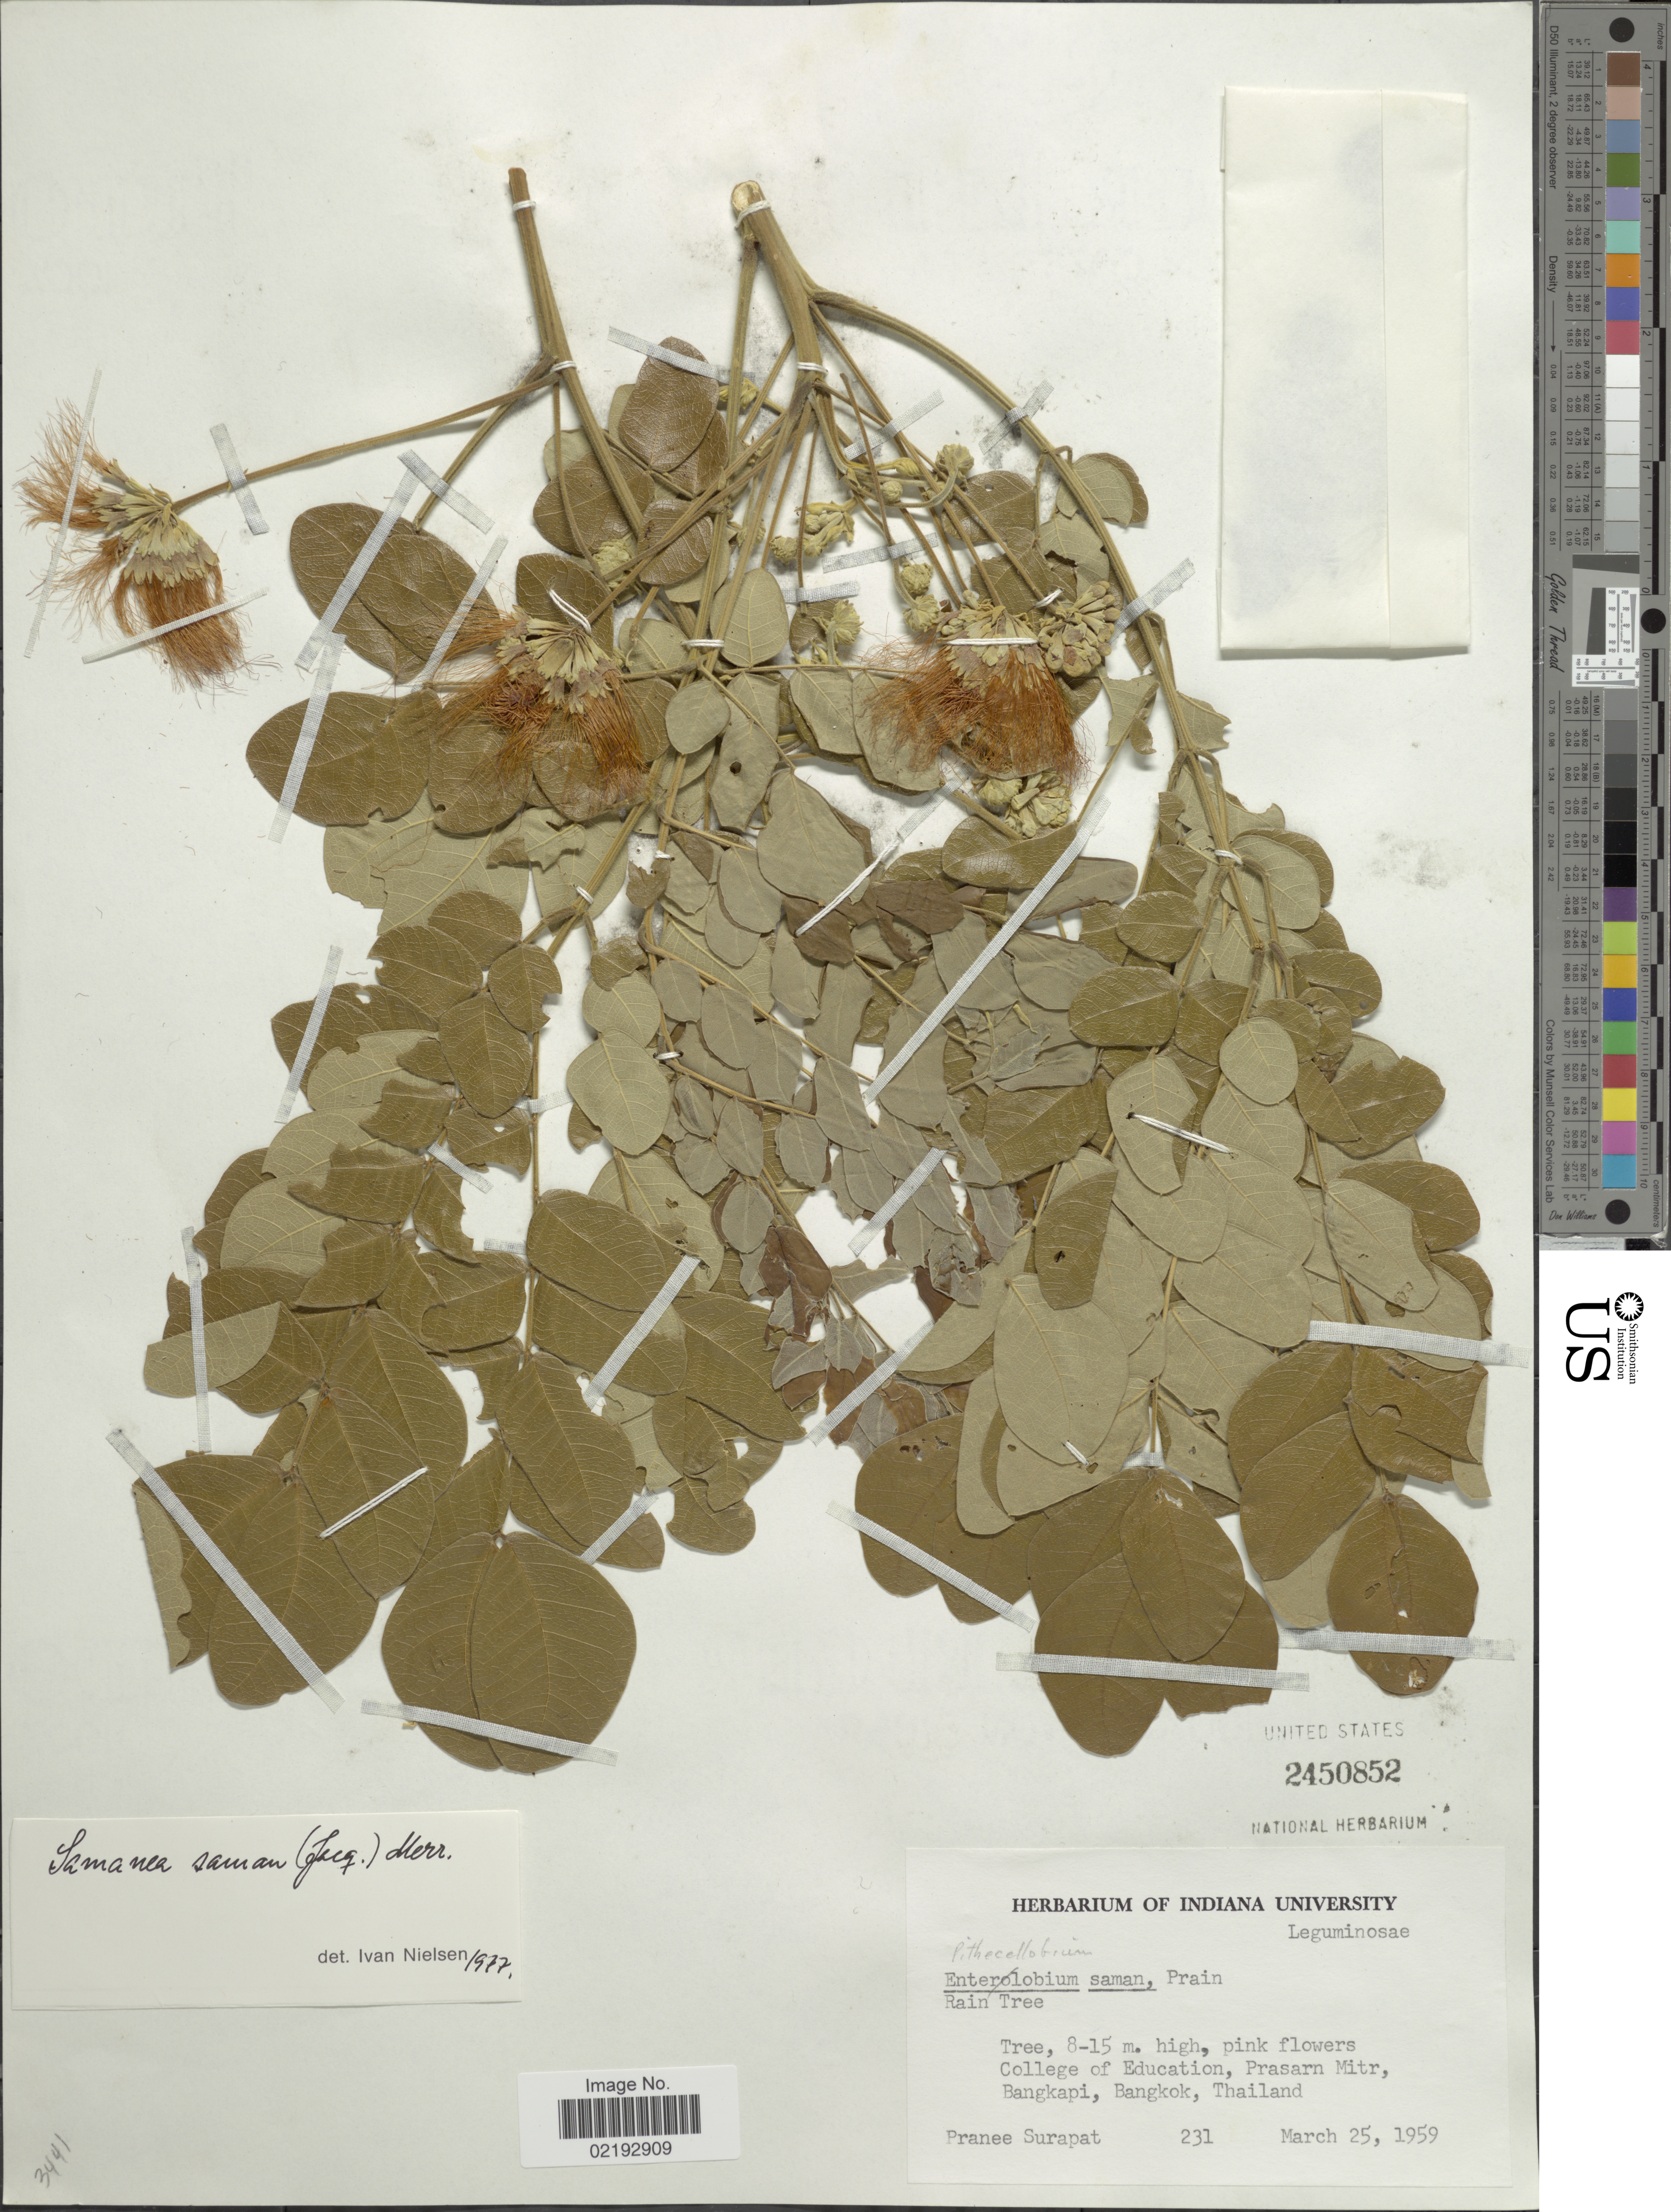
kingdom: Plantae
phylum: Tracheophyta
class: Magnoliopsida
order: Fabales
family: Fabaceae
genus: Samanea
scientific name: Samanea saman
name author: (Jacq.) Merr.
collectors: P. Surapat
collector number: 231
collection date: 1959-03-25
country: Thailand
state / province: Bangkok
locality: College of Education, Prasarn Mtr, Bangkapi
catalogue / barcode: US 2450852